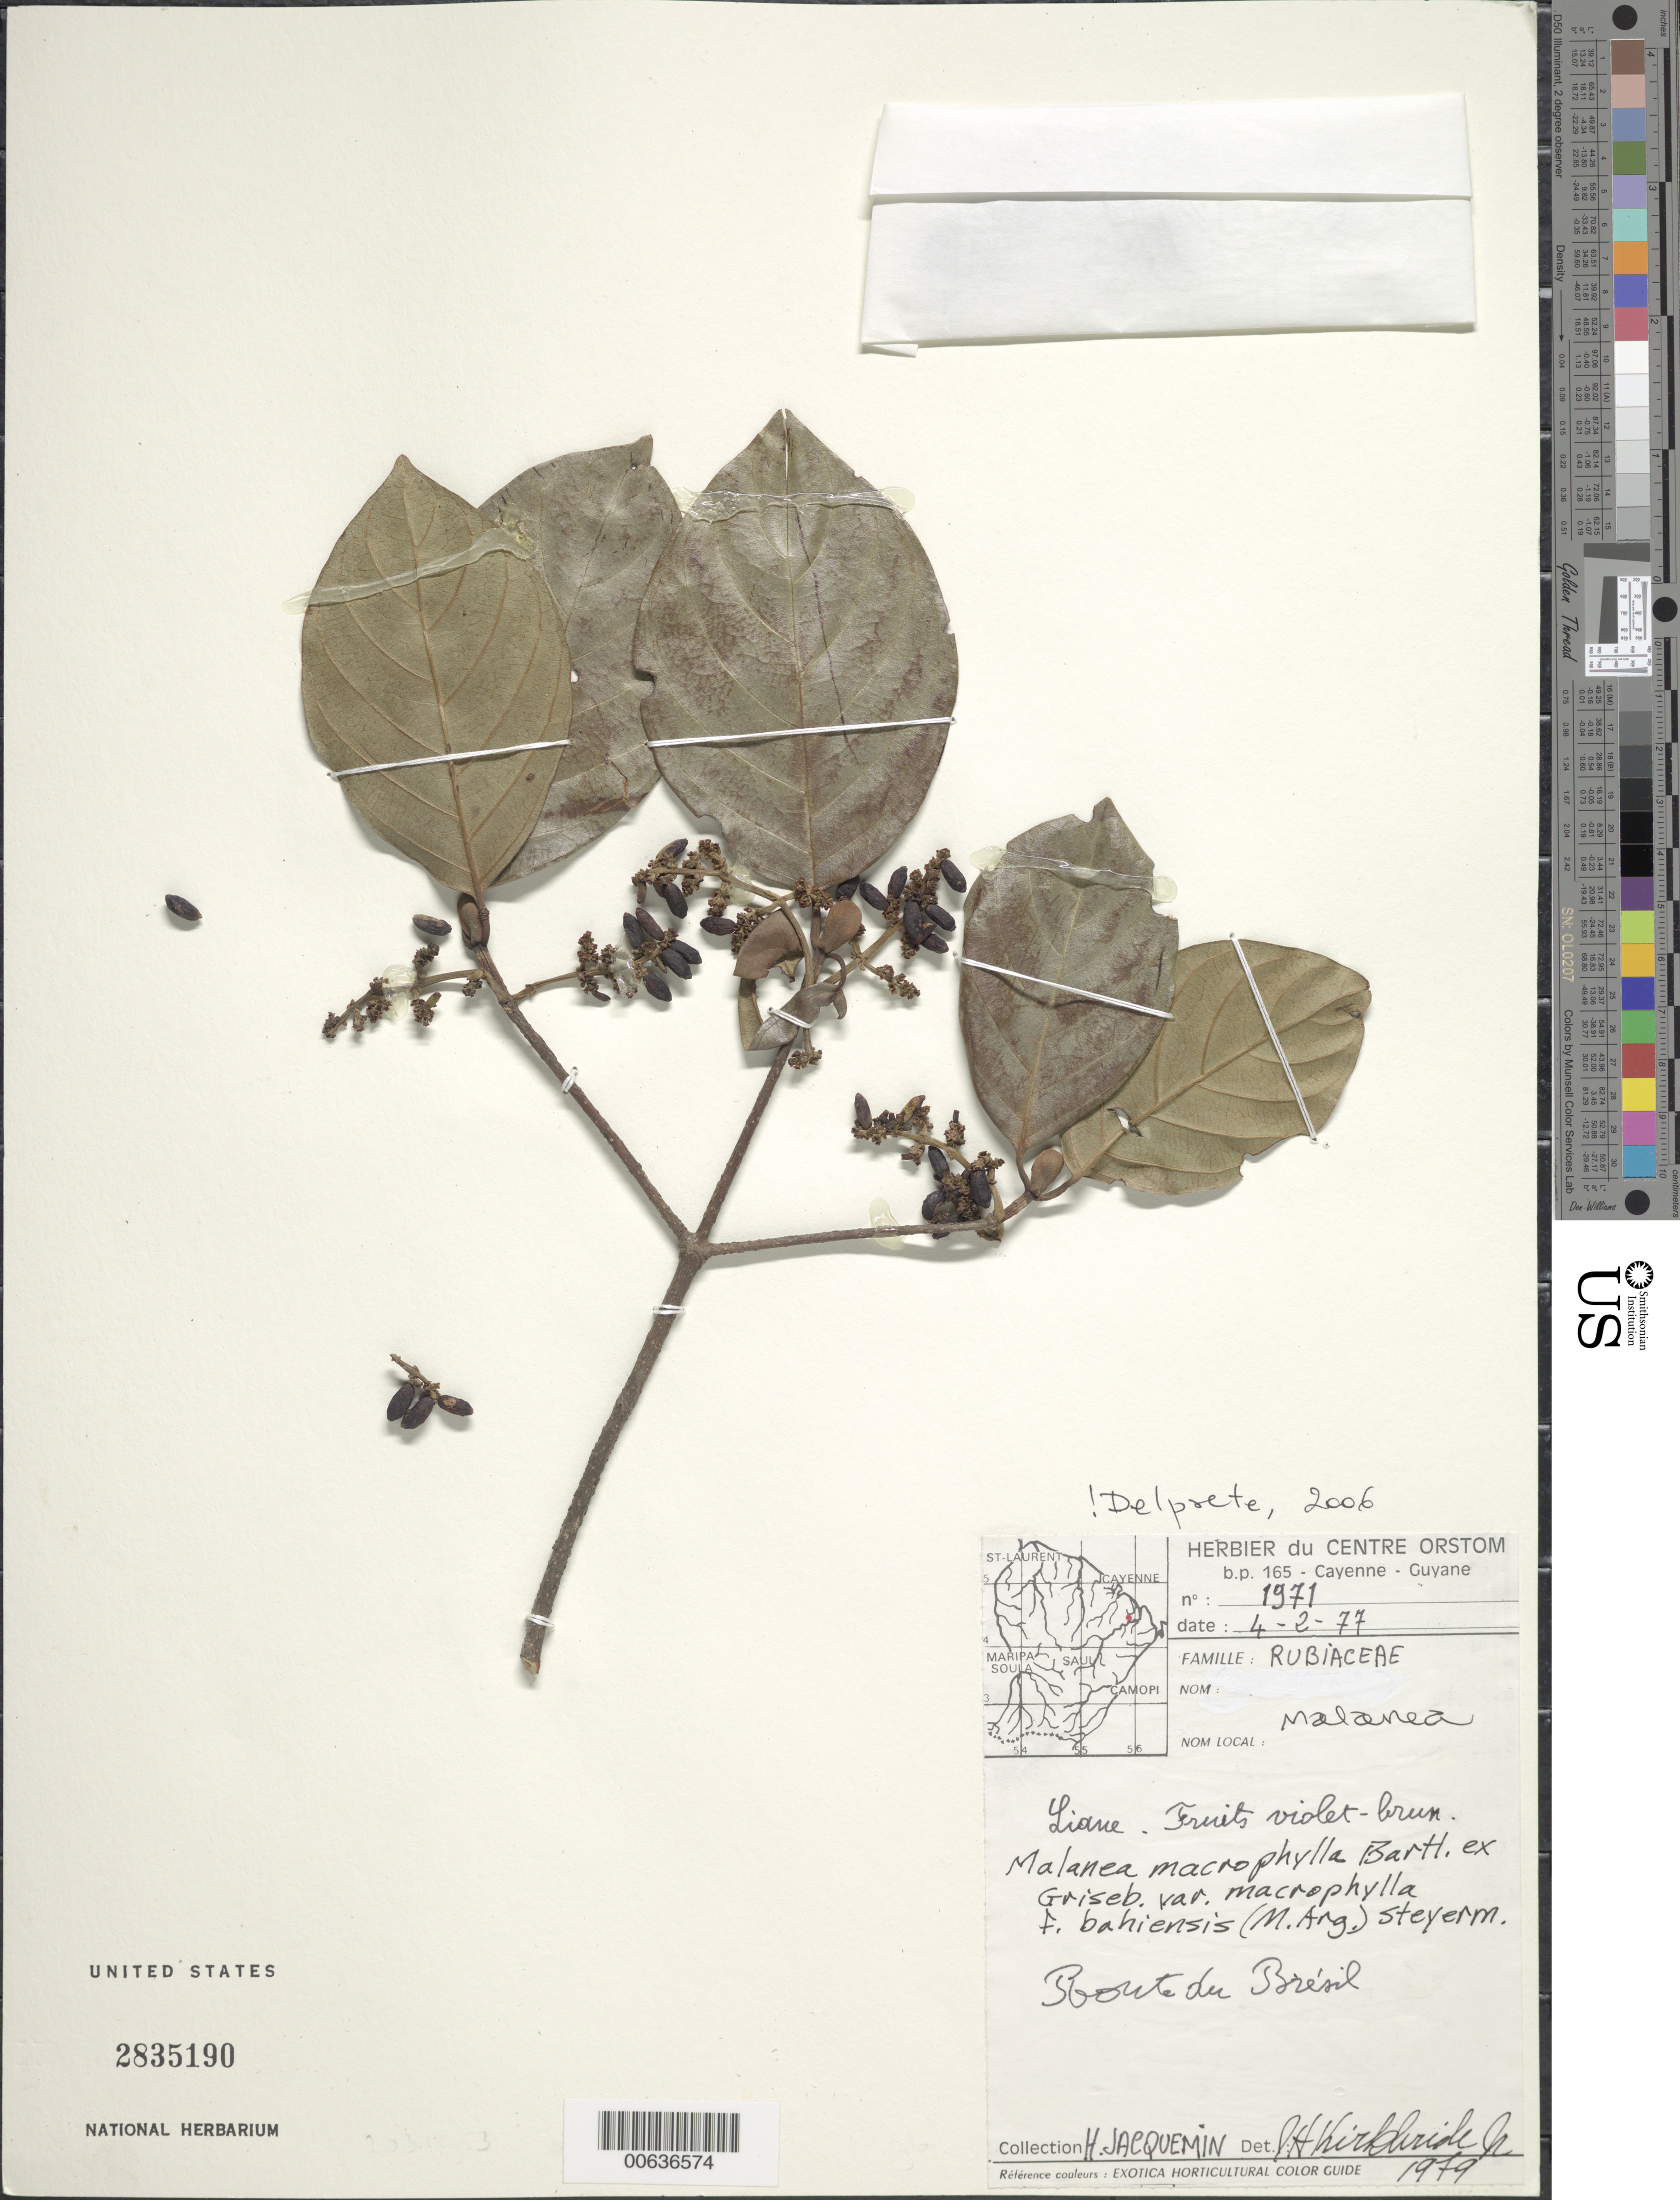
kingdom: Plantae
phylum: Tracheophyta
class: Magnoliopsida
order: Gentianales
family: Rubiaceae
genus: Malanea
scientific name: Malanea macrophylla f. bahiensis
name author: (Müll. Arg.) Steyerm.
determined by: Delprete, P. G., Herb. de Guyane Cay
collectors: H. Jacquemin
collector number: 1971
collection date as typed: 4-Jan-77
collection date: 1977-01-04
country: French Guiana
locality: Route du Brésil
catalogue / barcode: US 2835190